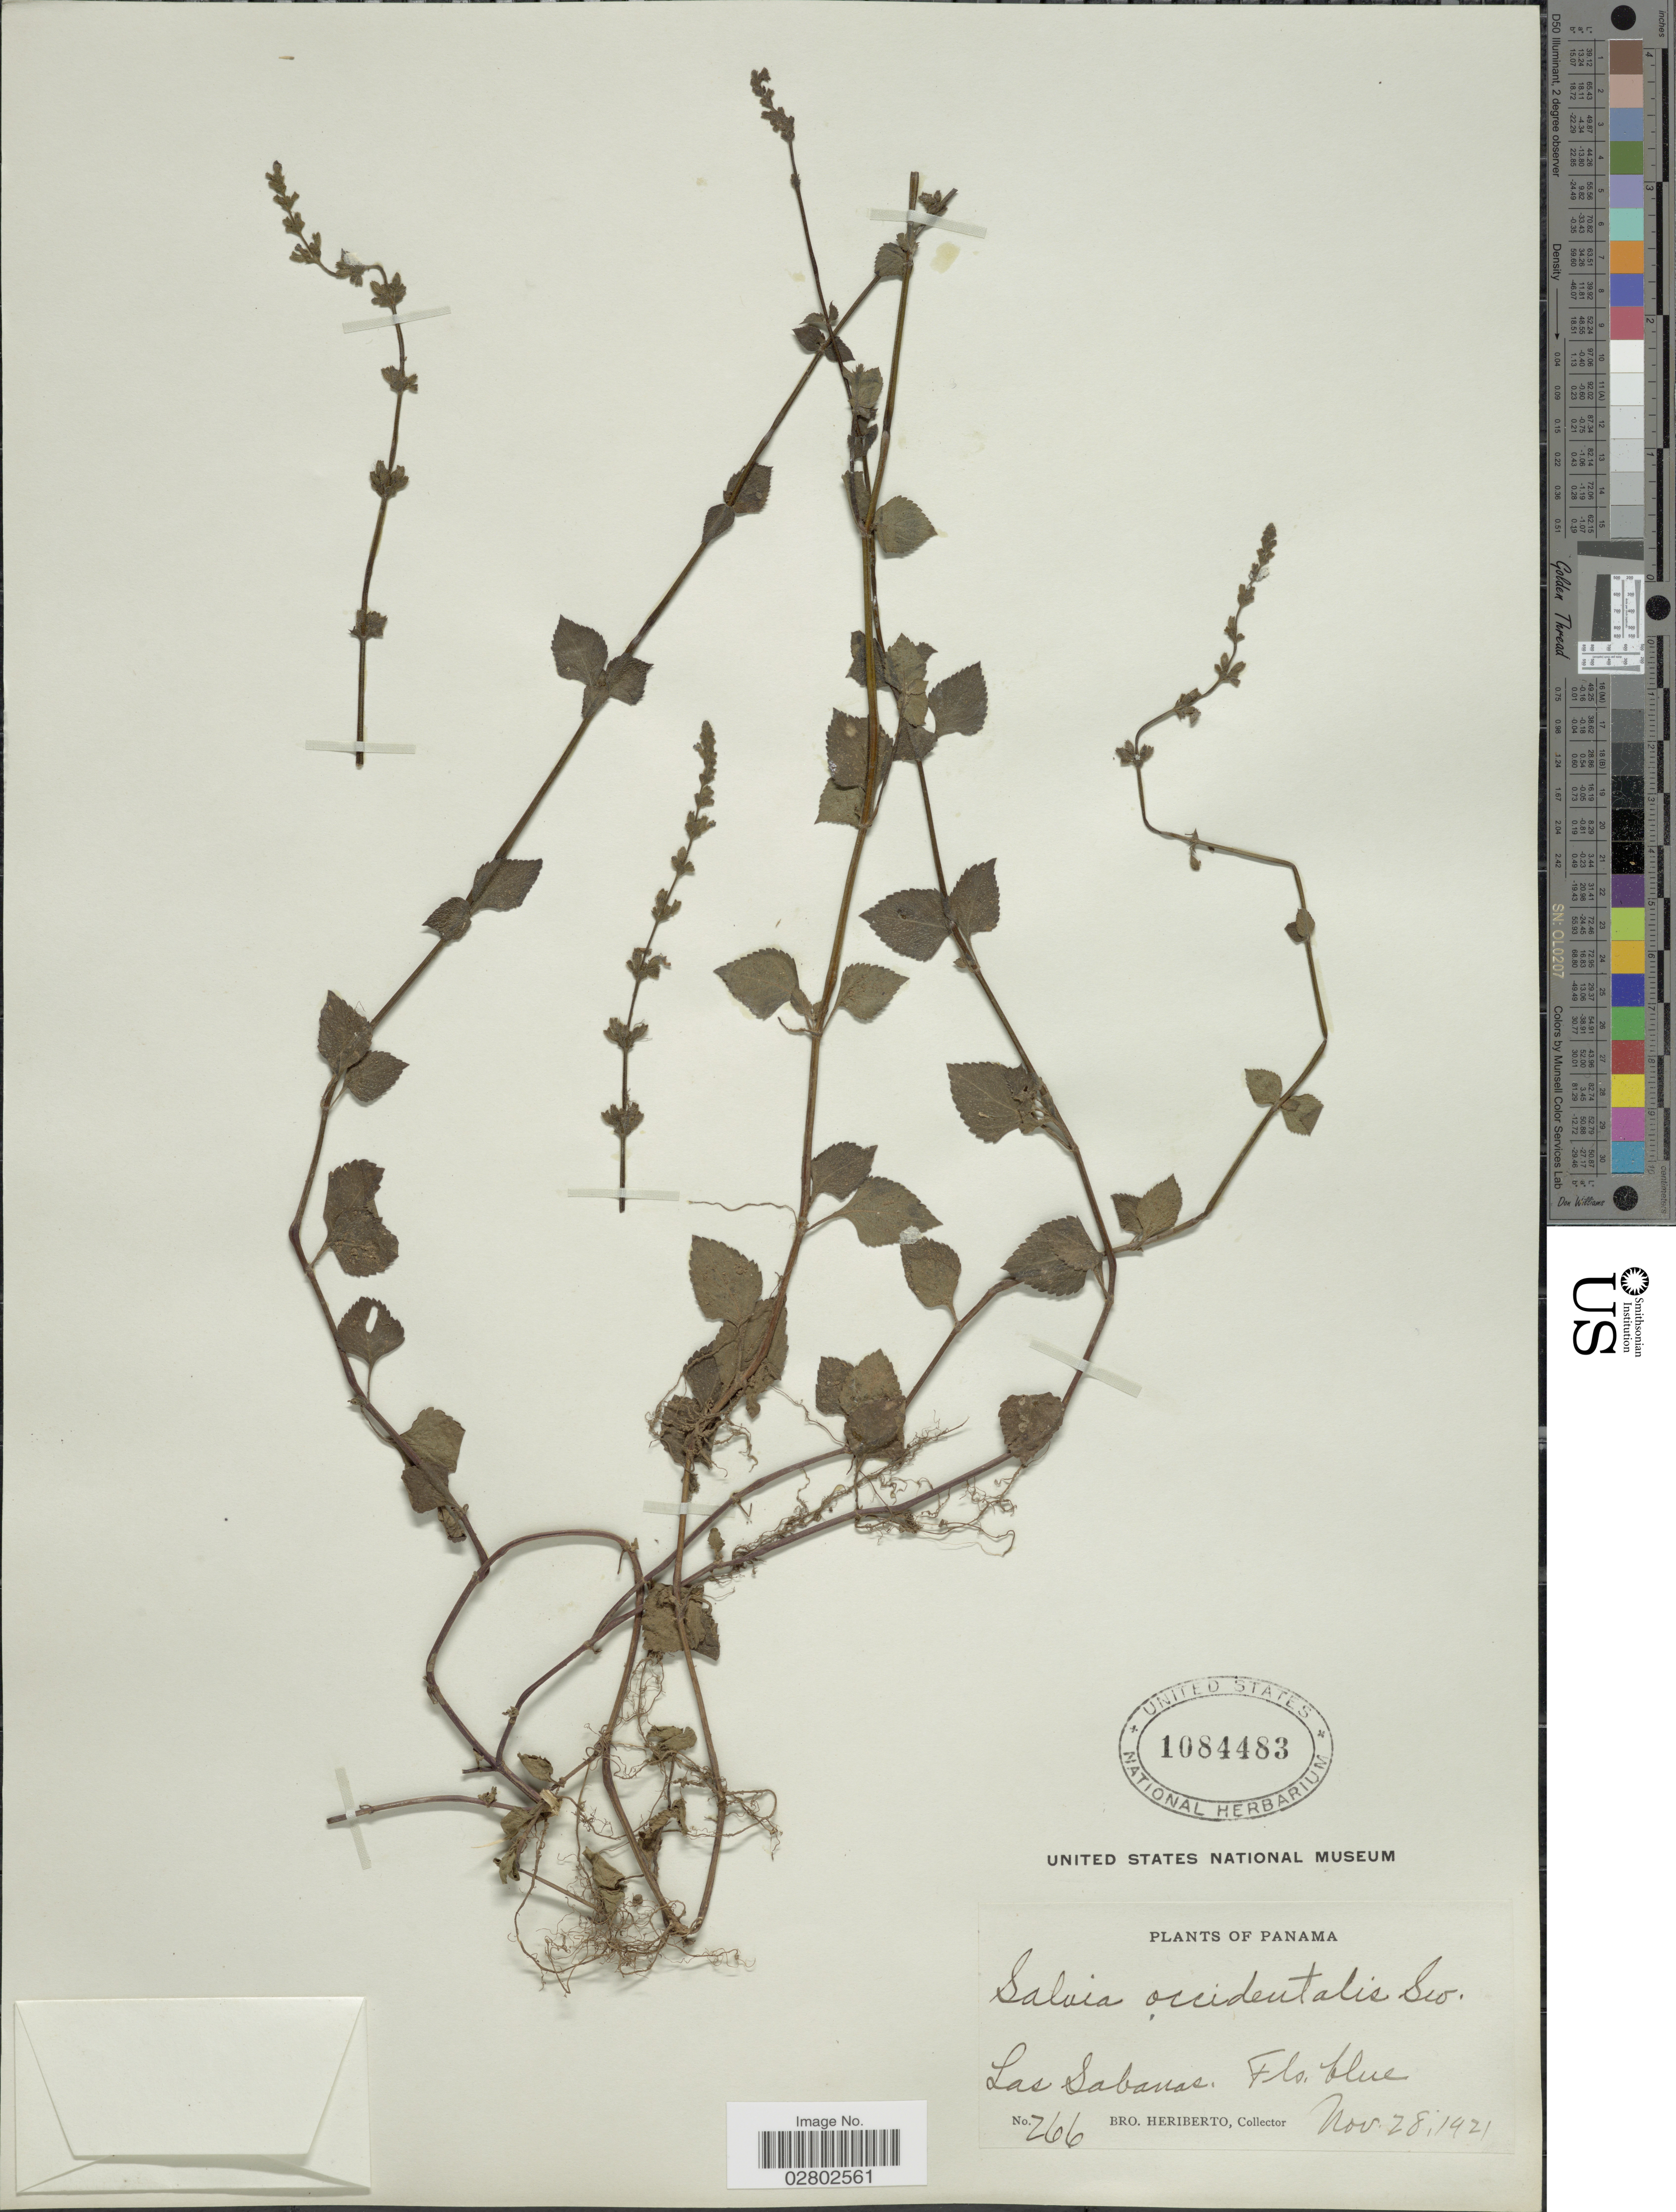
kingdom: Plantae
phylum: Tracheophyta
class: Magnoliopsida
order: Lamiales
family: Lamiaceae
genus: Salvia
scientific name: Salvia occidentalis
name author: Sw.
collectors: B. Heriberto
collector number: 266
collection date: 1921-11-28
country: Panama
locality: Las Sabanas.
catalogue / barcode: US 1084483